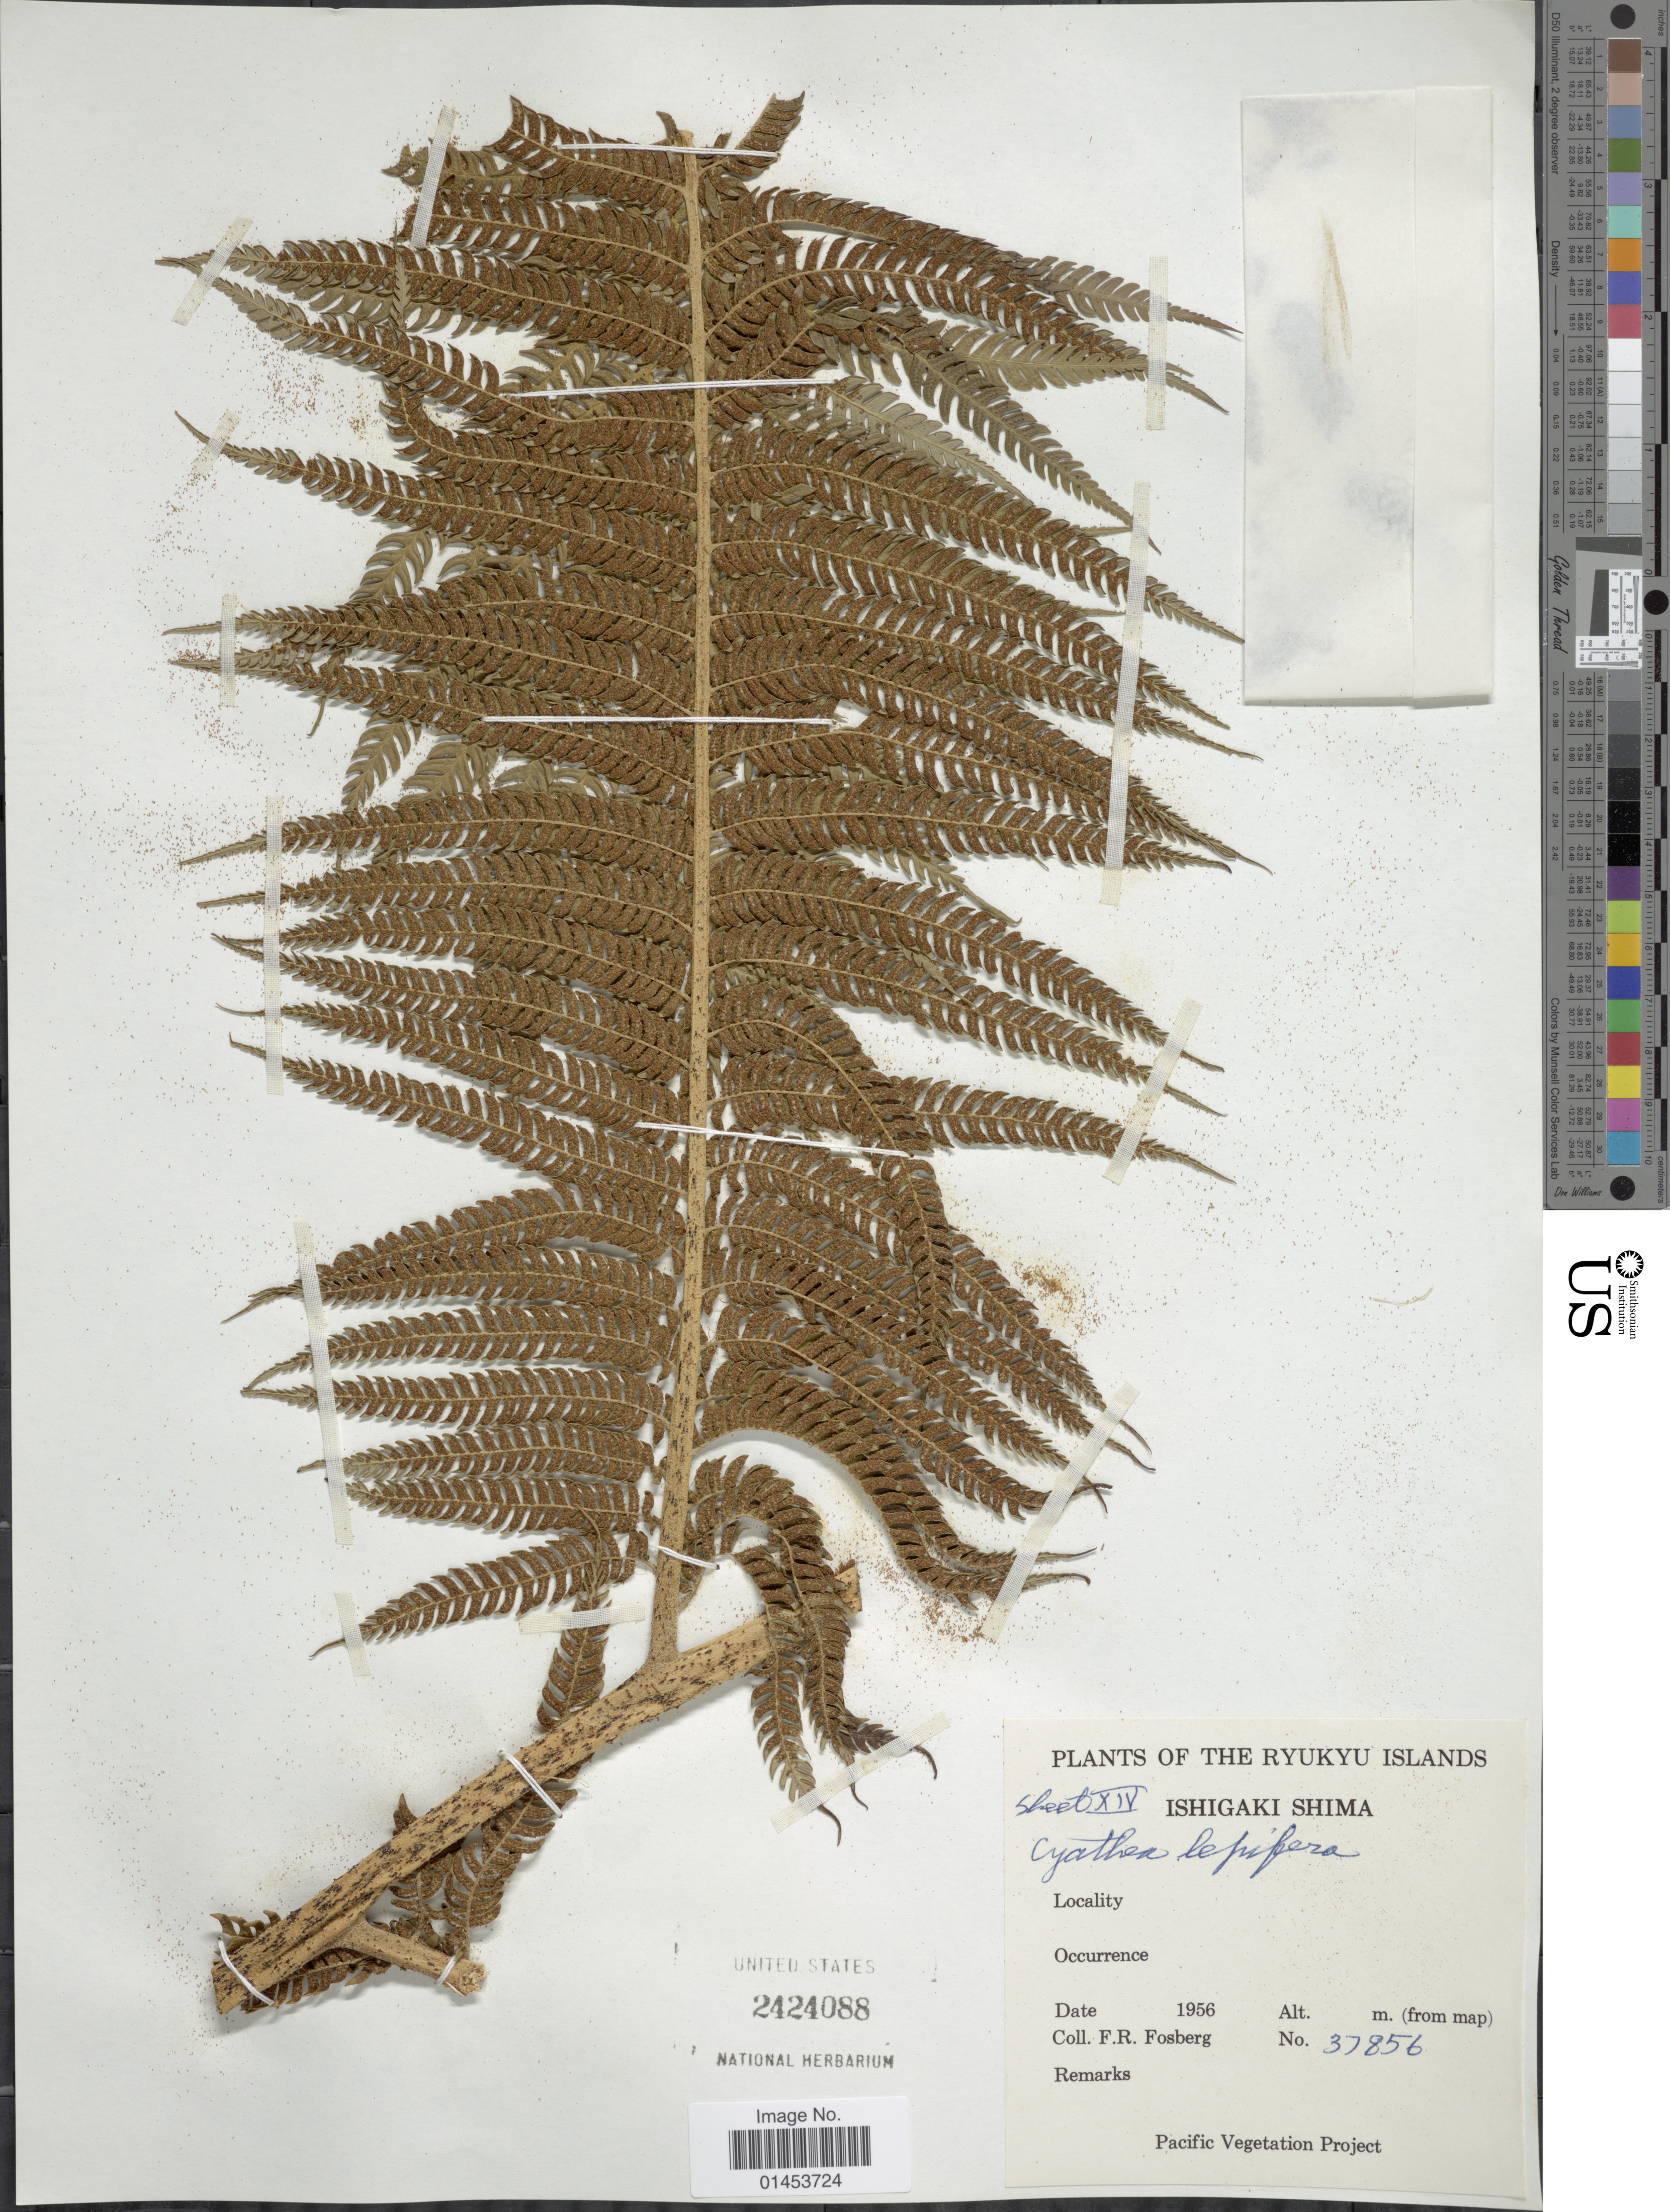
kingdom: Plantae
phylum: Tracheophyta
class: Polypodiopsida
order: Cyatheales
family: Cyatheaceae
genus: Cyathea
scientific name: Cyathea lepifera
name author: (J. Sm.) Copel.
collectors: F. R. Fosberg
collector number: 37856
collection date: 1956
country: Japan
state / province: Okinawa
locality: Ryukyu Islands, Ishigaki Shima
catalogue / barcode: US 2424088